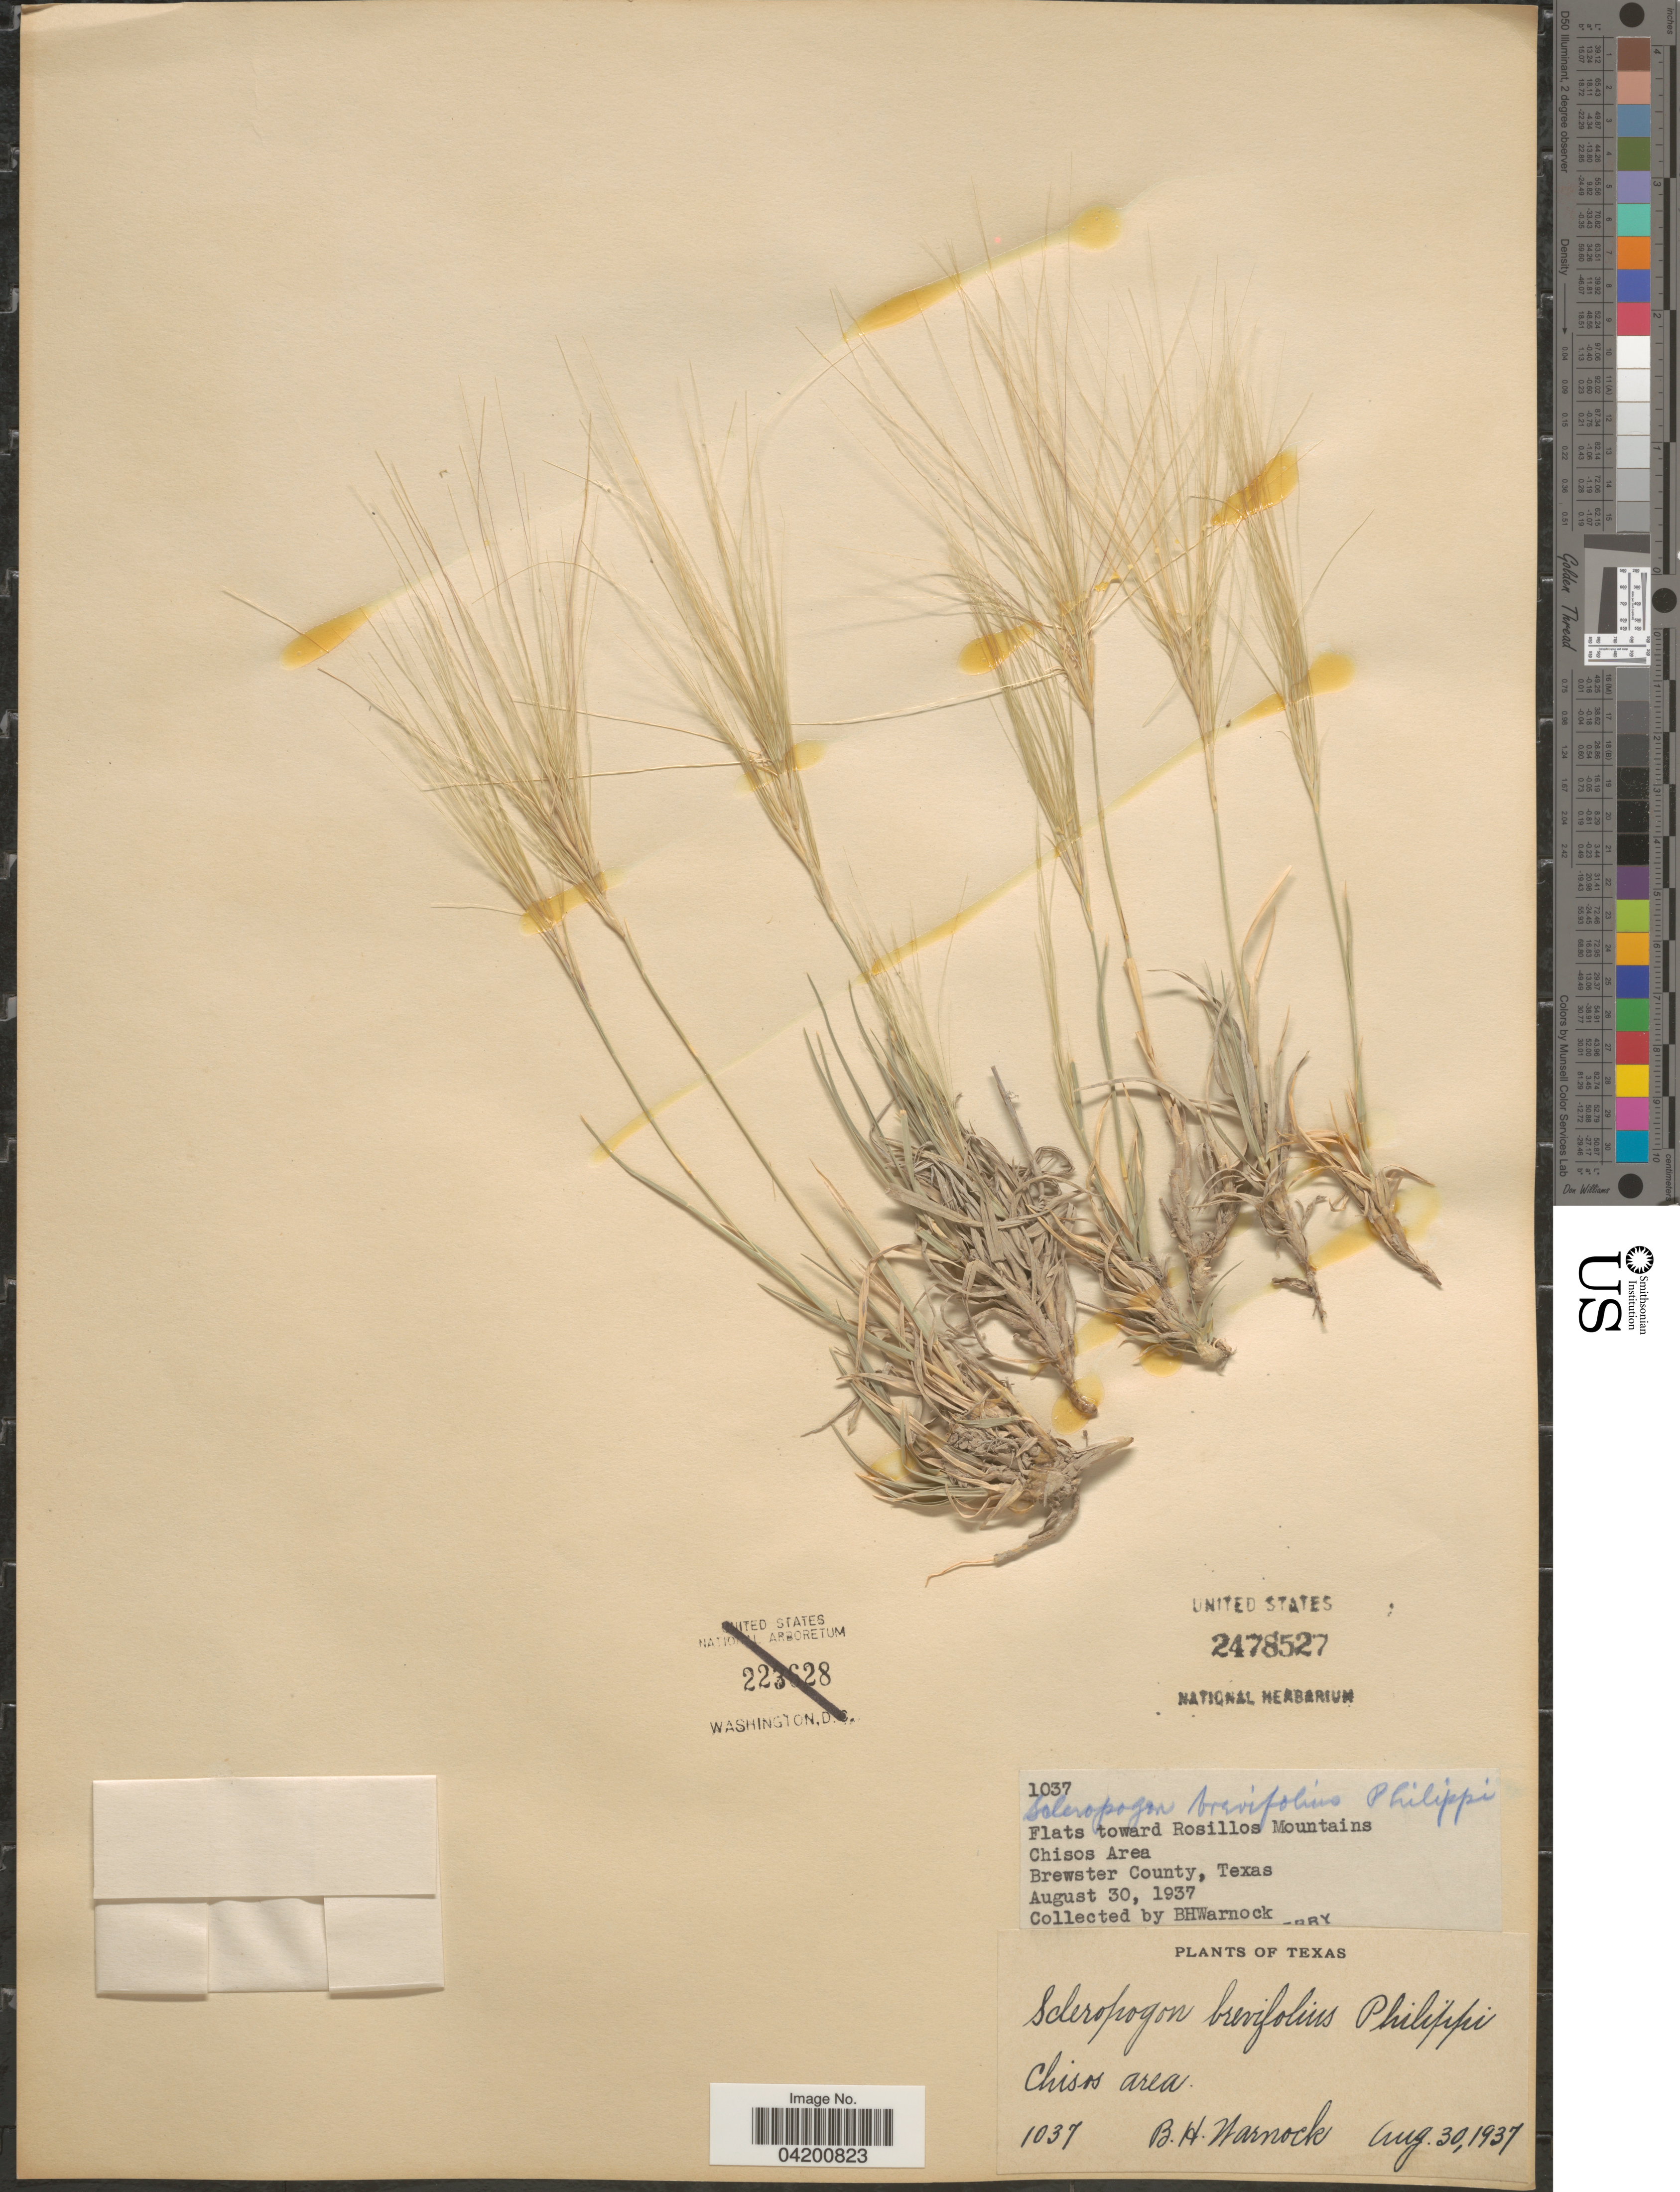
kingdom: Plantae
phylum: Tracheophyta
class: Liliopsida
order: Poales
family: Poaceae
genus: Scleropogon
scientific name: Scleropogon brevifolius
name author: Phil.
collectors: B. H. Warnock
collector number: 1037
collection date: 1937-08-30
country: United States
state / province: Texas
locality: Flats toward Rosillos Mountains Chisos Area. Brewster County.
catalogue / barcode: US 2478527